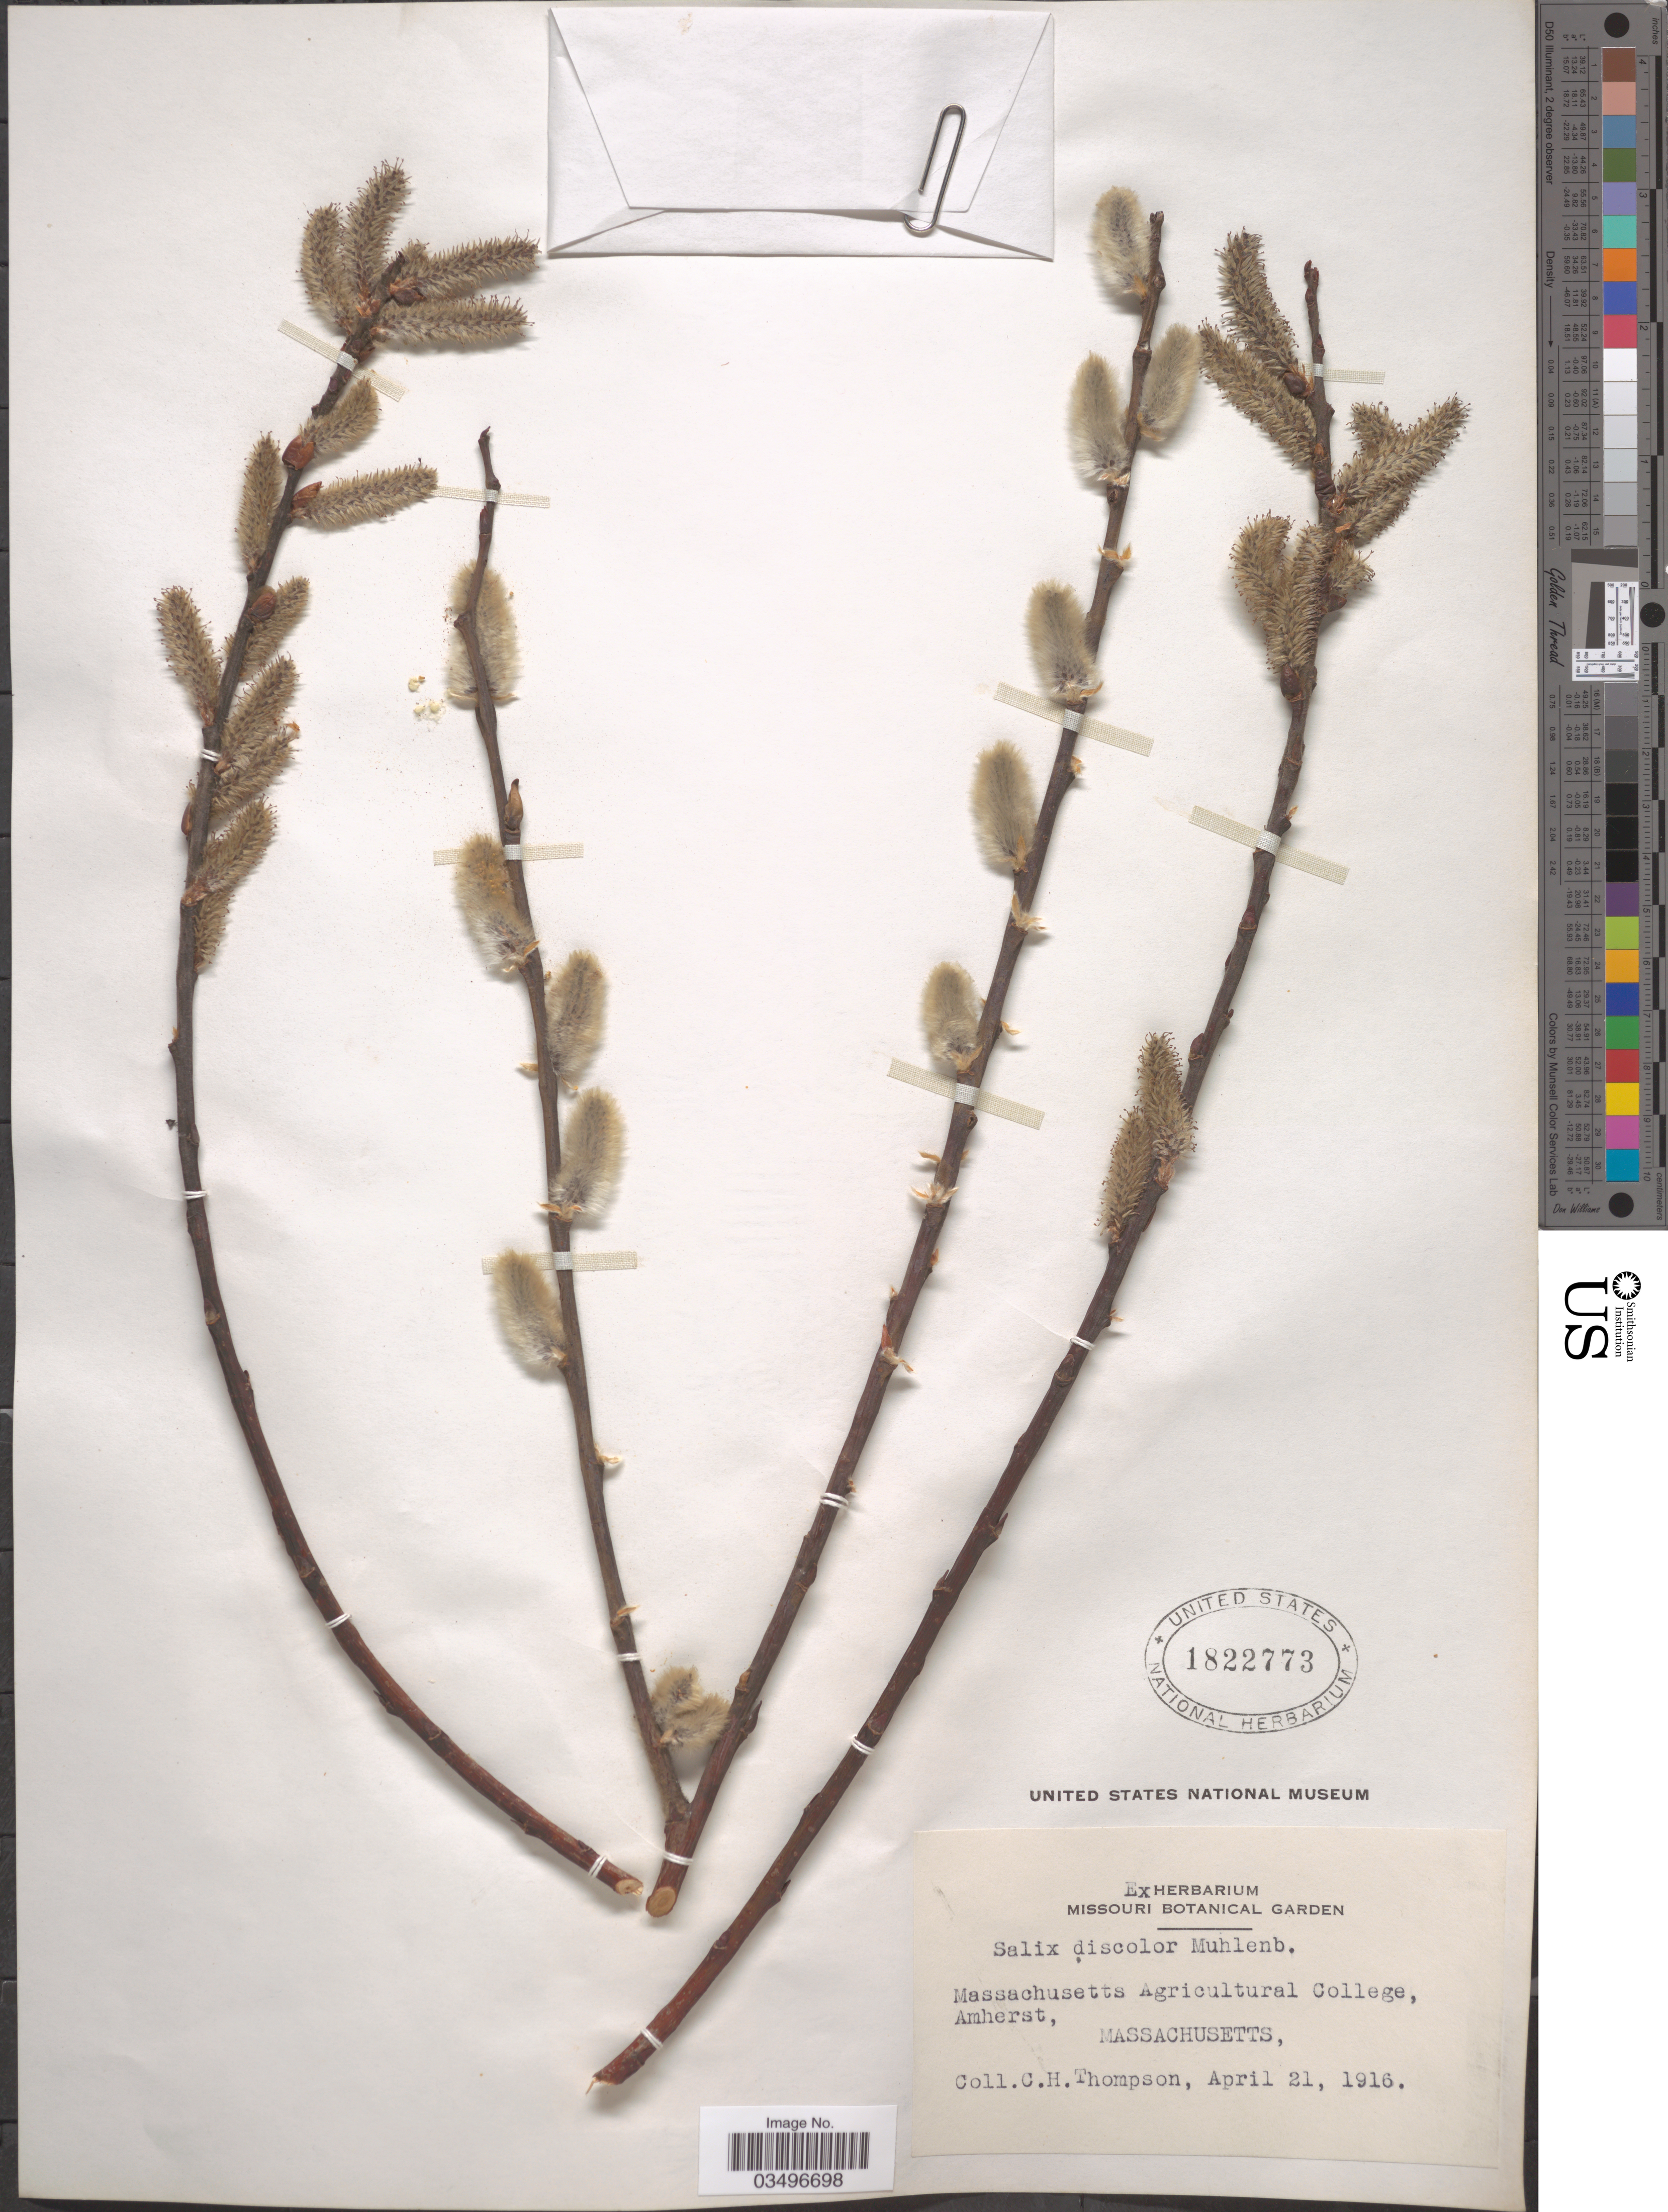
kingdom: Plantae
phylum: Tracheophyta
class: Magnoliopsida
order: Malpighiales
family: Salicaceae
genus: Salix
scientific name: Salix discolor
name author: Muhl.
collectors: C. H. Thompson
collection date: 1916-04-21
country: United States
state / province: Massachusetts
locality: Massachusetts Agricultural College, Amherst.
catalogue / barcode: US 1822773